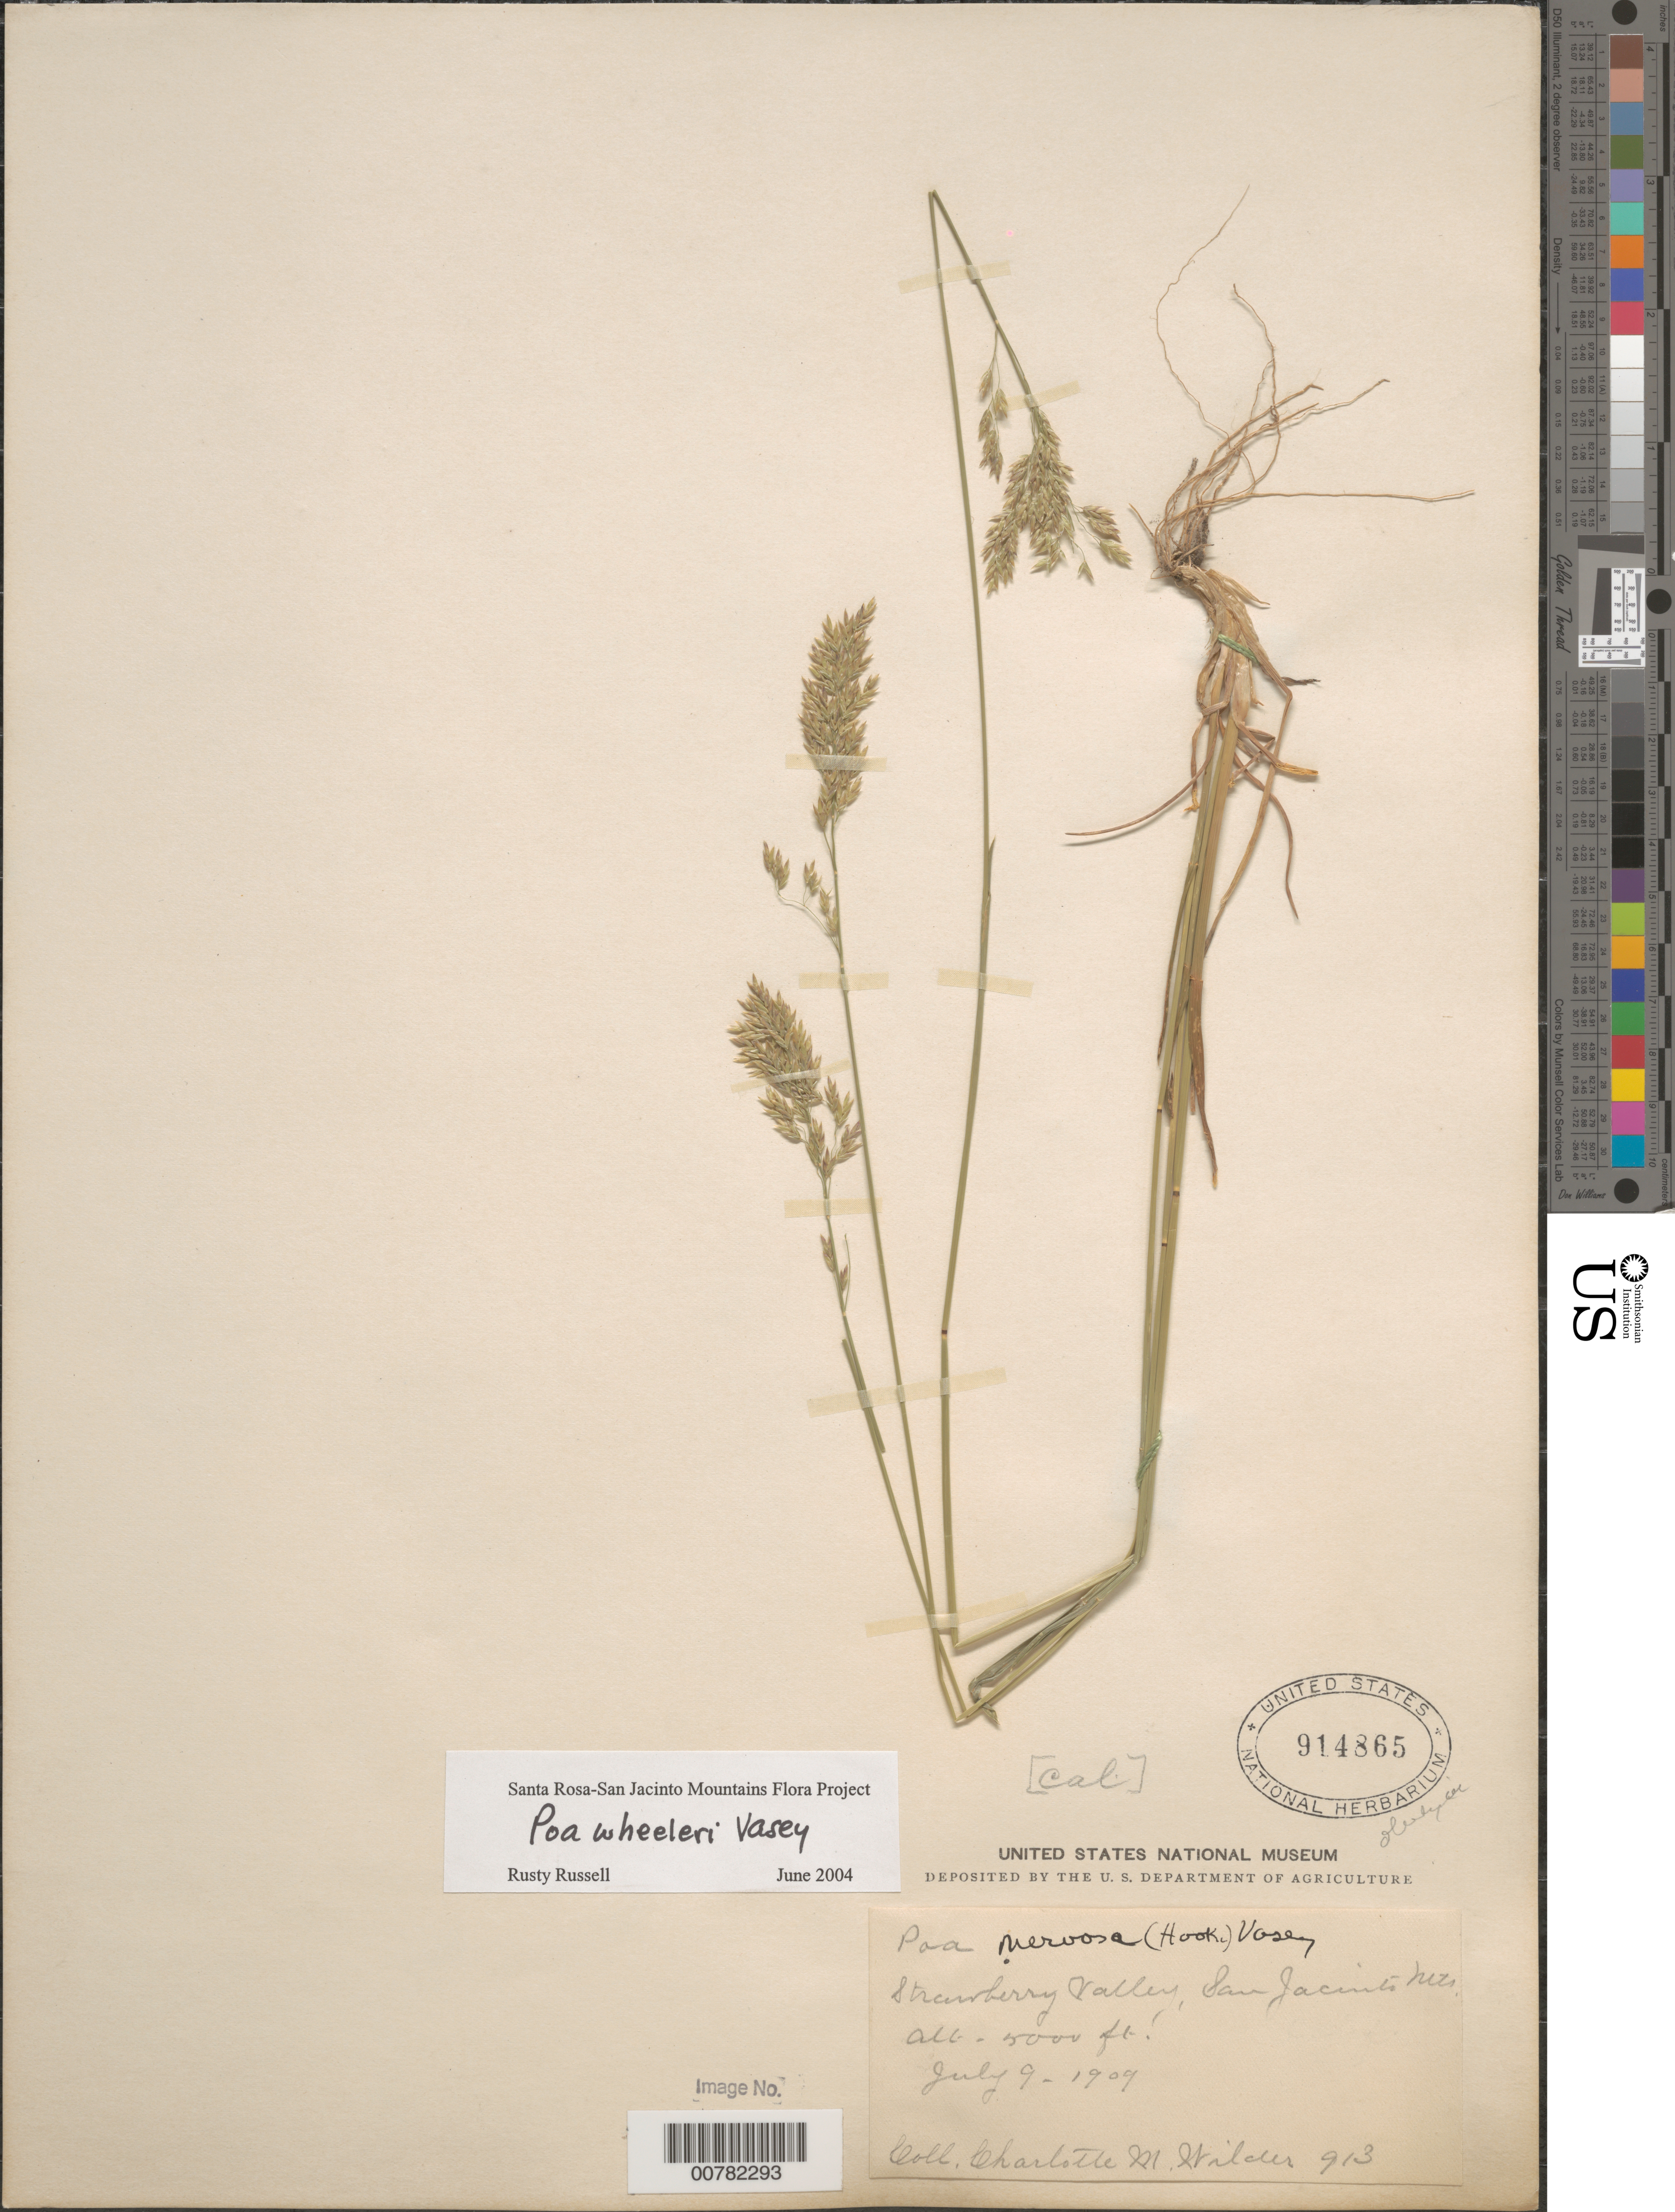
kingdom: Plantae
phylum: Tracheophyta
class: Liliopsida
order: Poales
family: Poaceae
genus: Poa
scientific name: Poa wheeleri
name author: Vasey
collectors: C. Wilder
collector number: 913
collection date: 1909-07-09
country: United States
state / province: California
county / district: Riverside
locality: Strawberry Valley, San Jacinto Mts.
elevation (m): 1524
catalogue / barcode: US 914865